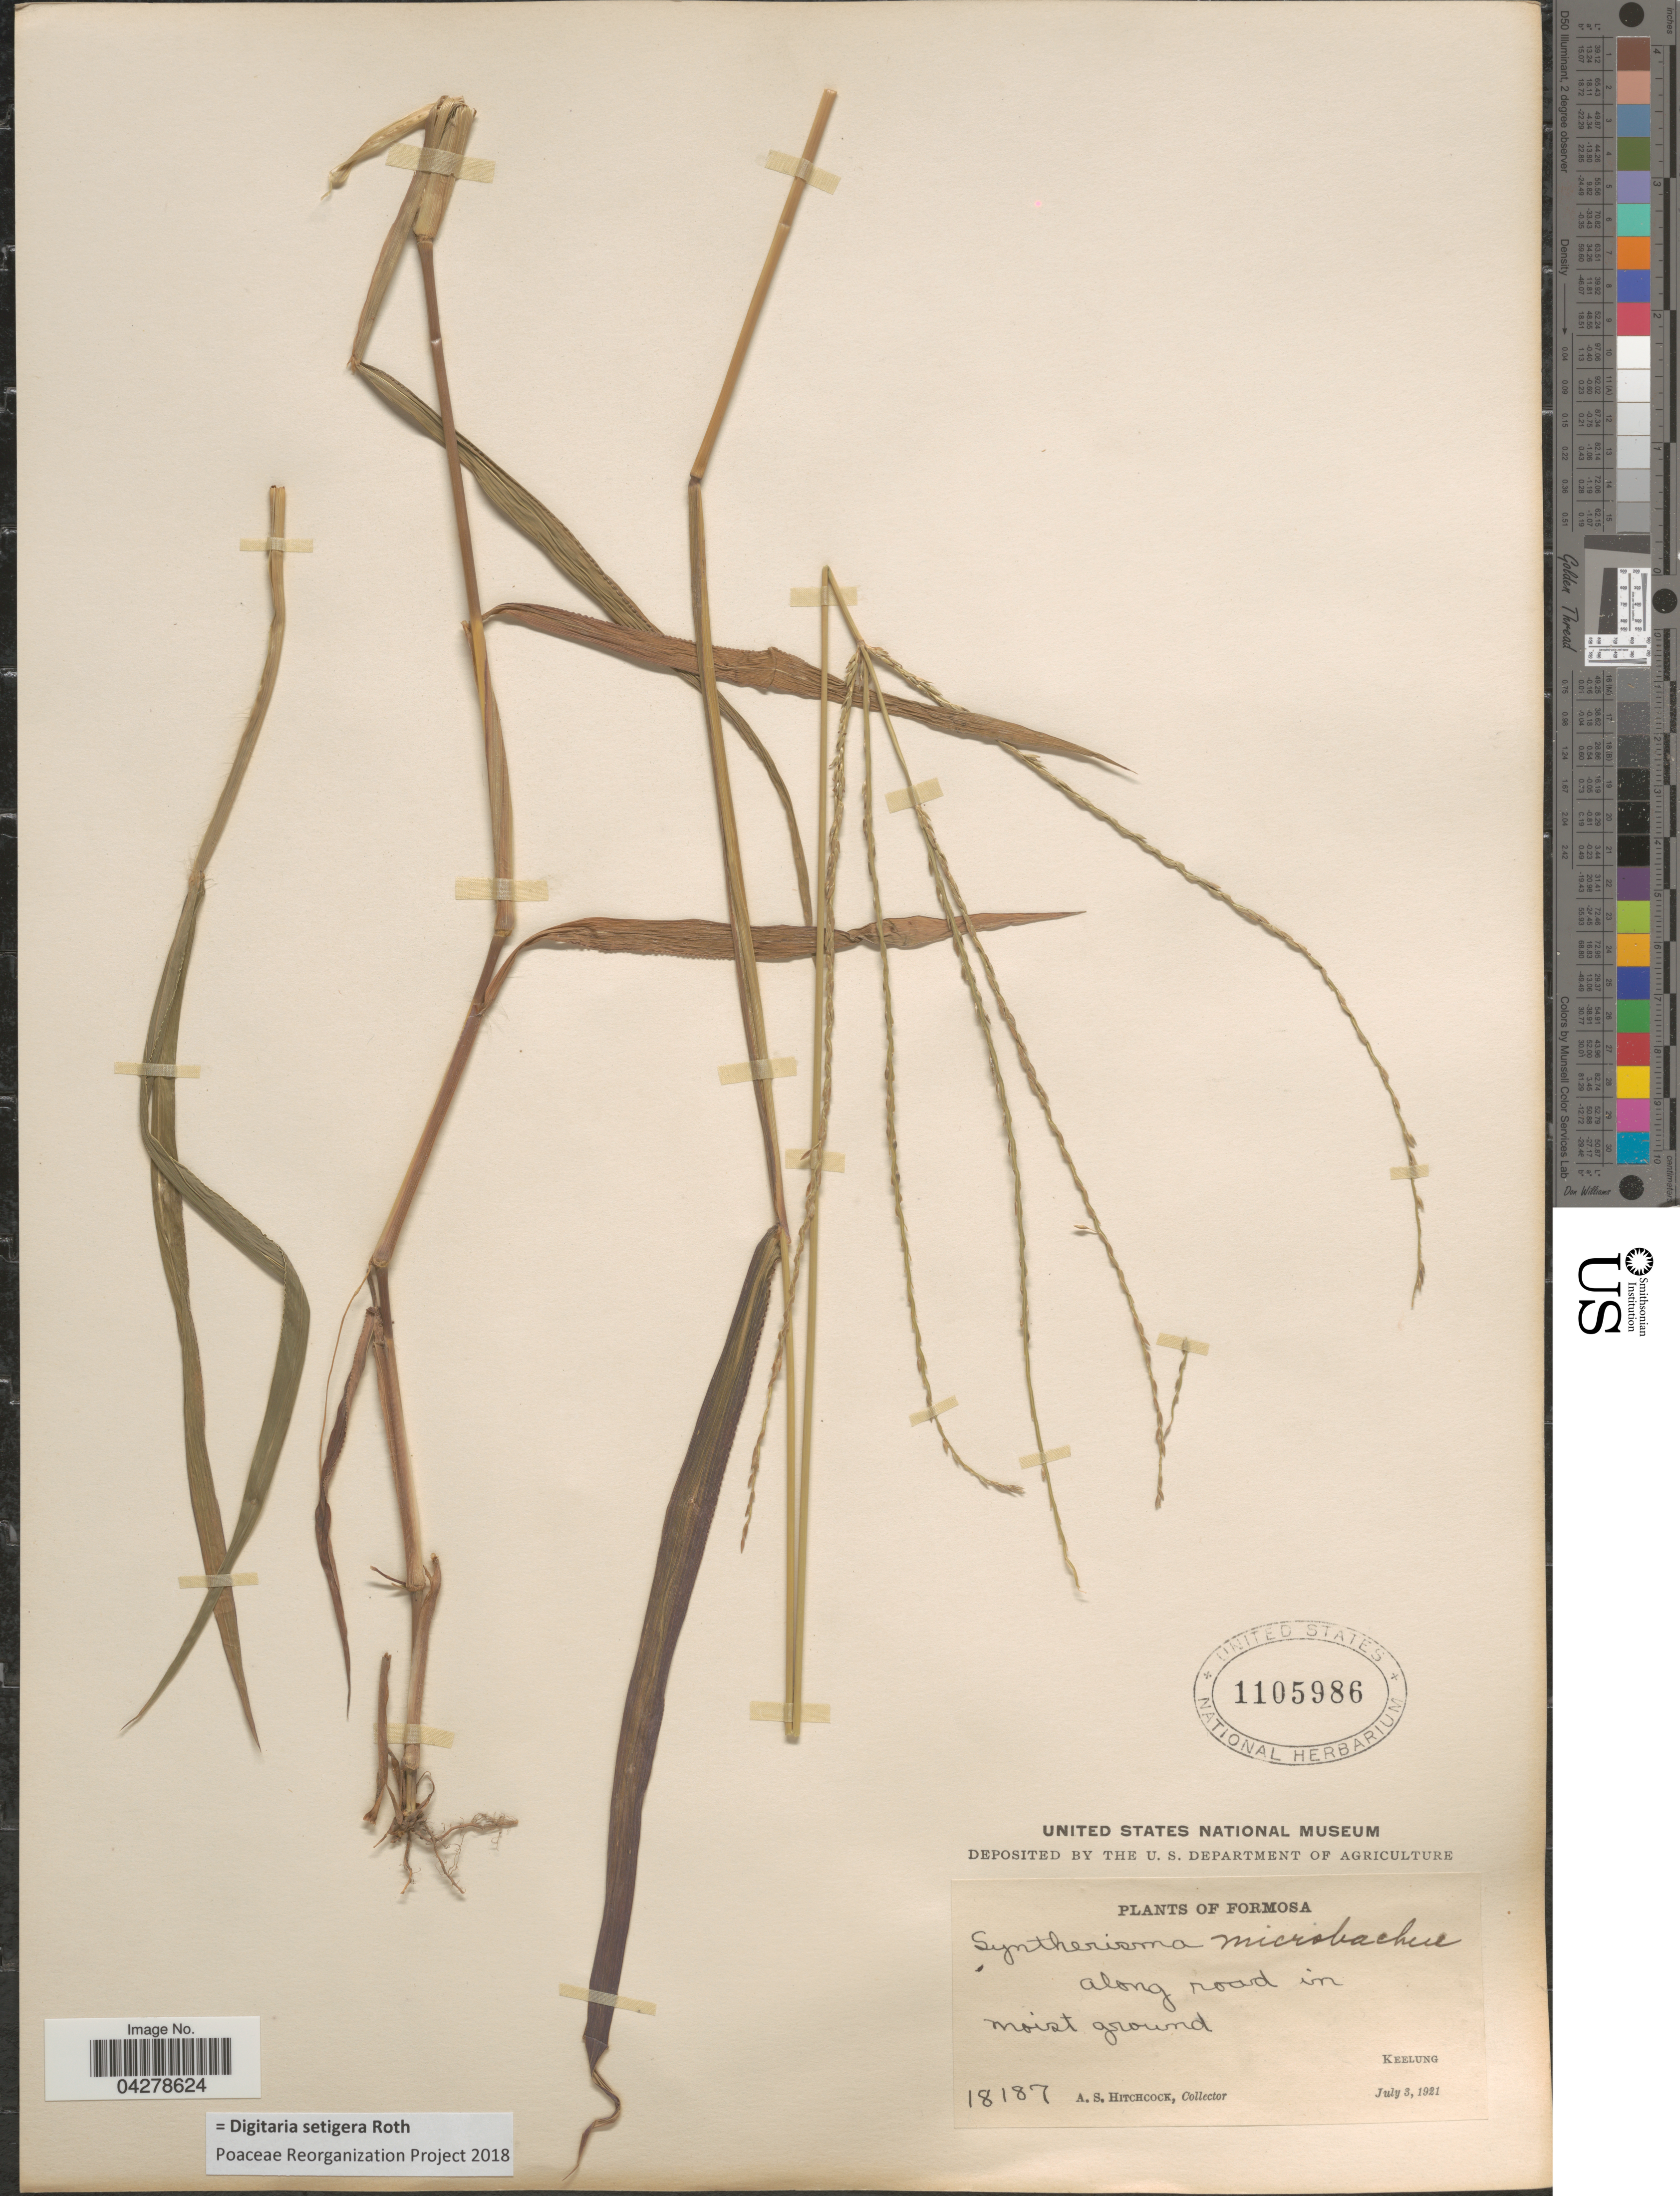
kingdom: Plantae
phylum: Tracheophyta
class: Liliopsida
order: Poales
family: Poaceae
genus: Digitaria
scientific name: Digitaria setigera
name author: Roth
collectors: A. S. Hitchcock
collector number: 18187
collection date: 1921-07-03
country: Taiwan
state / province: Keelung City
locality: Formosa. Along road in moist ground. Keelung.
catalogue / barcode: US 1105986